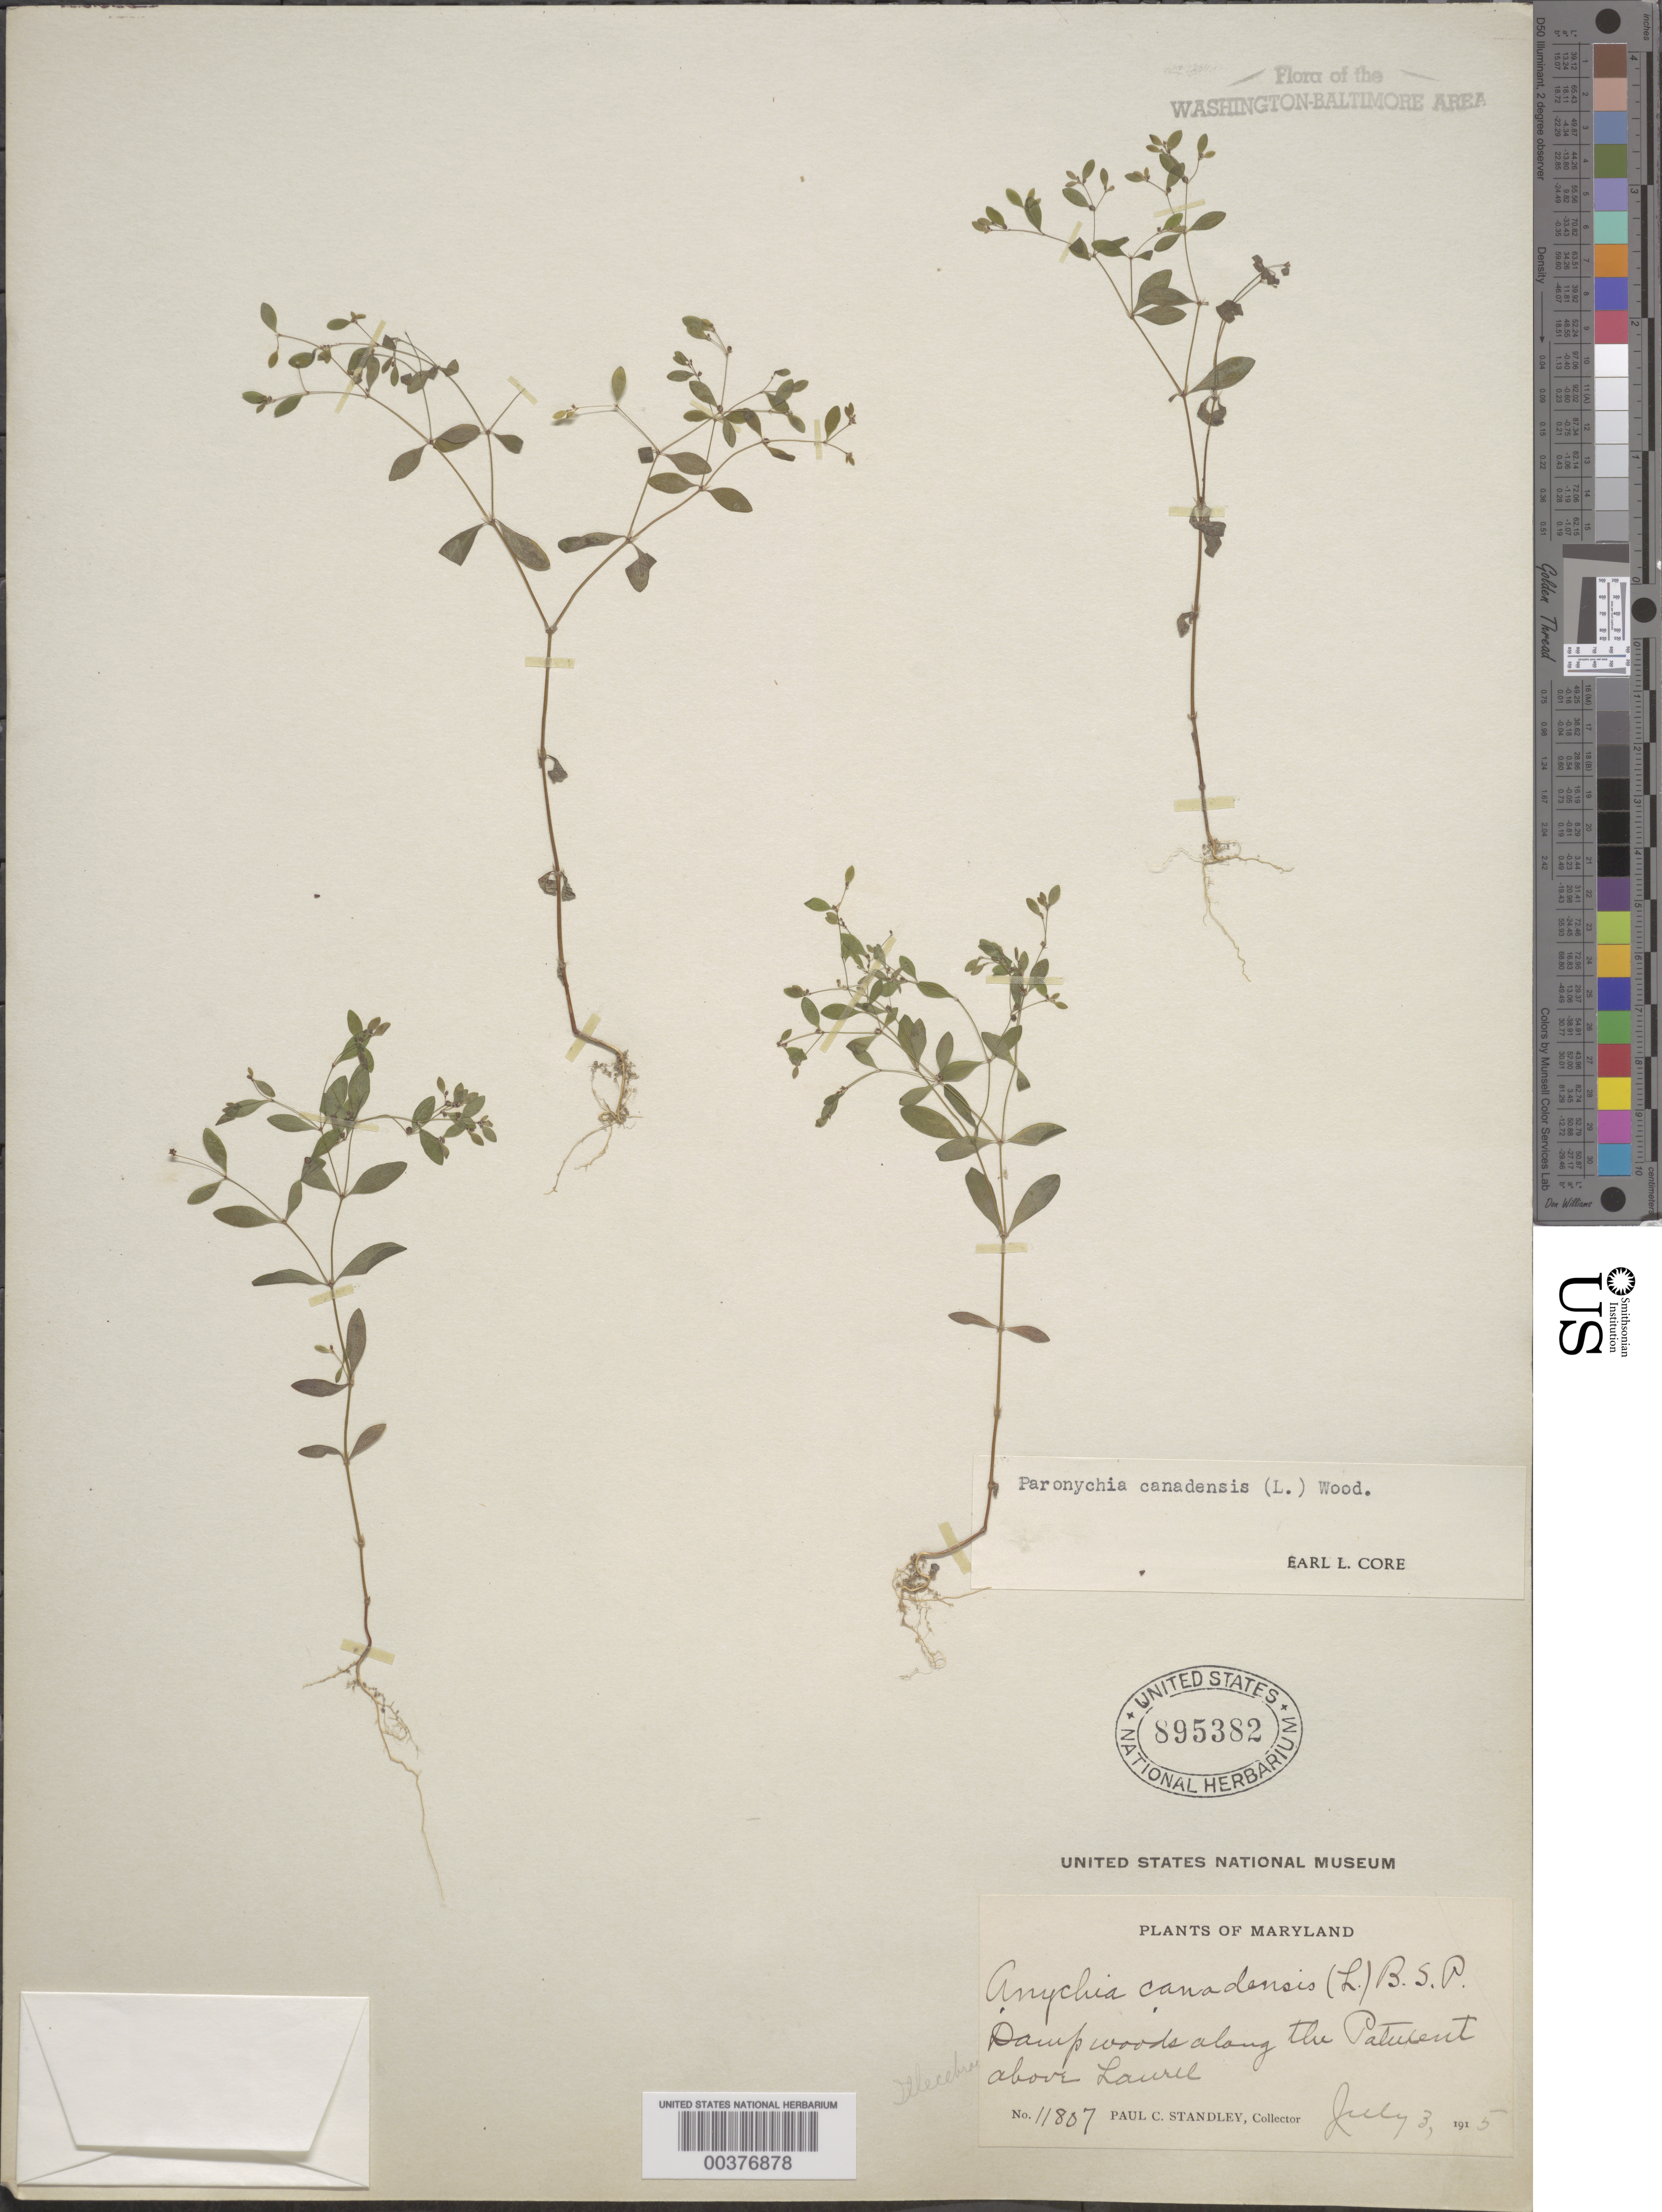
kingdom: Plantae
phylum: Tracheophyta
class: Magnoliopsida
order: Caryophyllales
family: Caryophyllaceae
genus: Paronychia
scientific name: Paronychia canadensis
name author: (L.) Alph. Wood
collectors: P. C. Standley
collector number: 11807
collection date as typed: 03 Jul 1915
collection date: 1915-07-03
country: United States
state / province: Maryland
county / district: Prince George's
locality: Patuxent River above Laurel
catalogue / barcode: US 895382